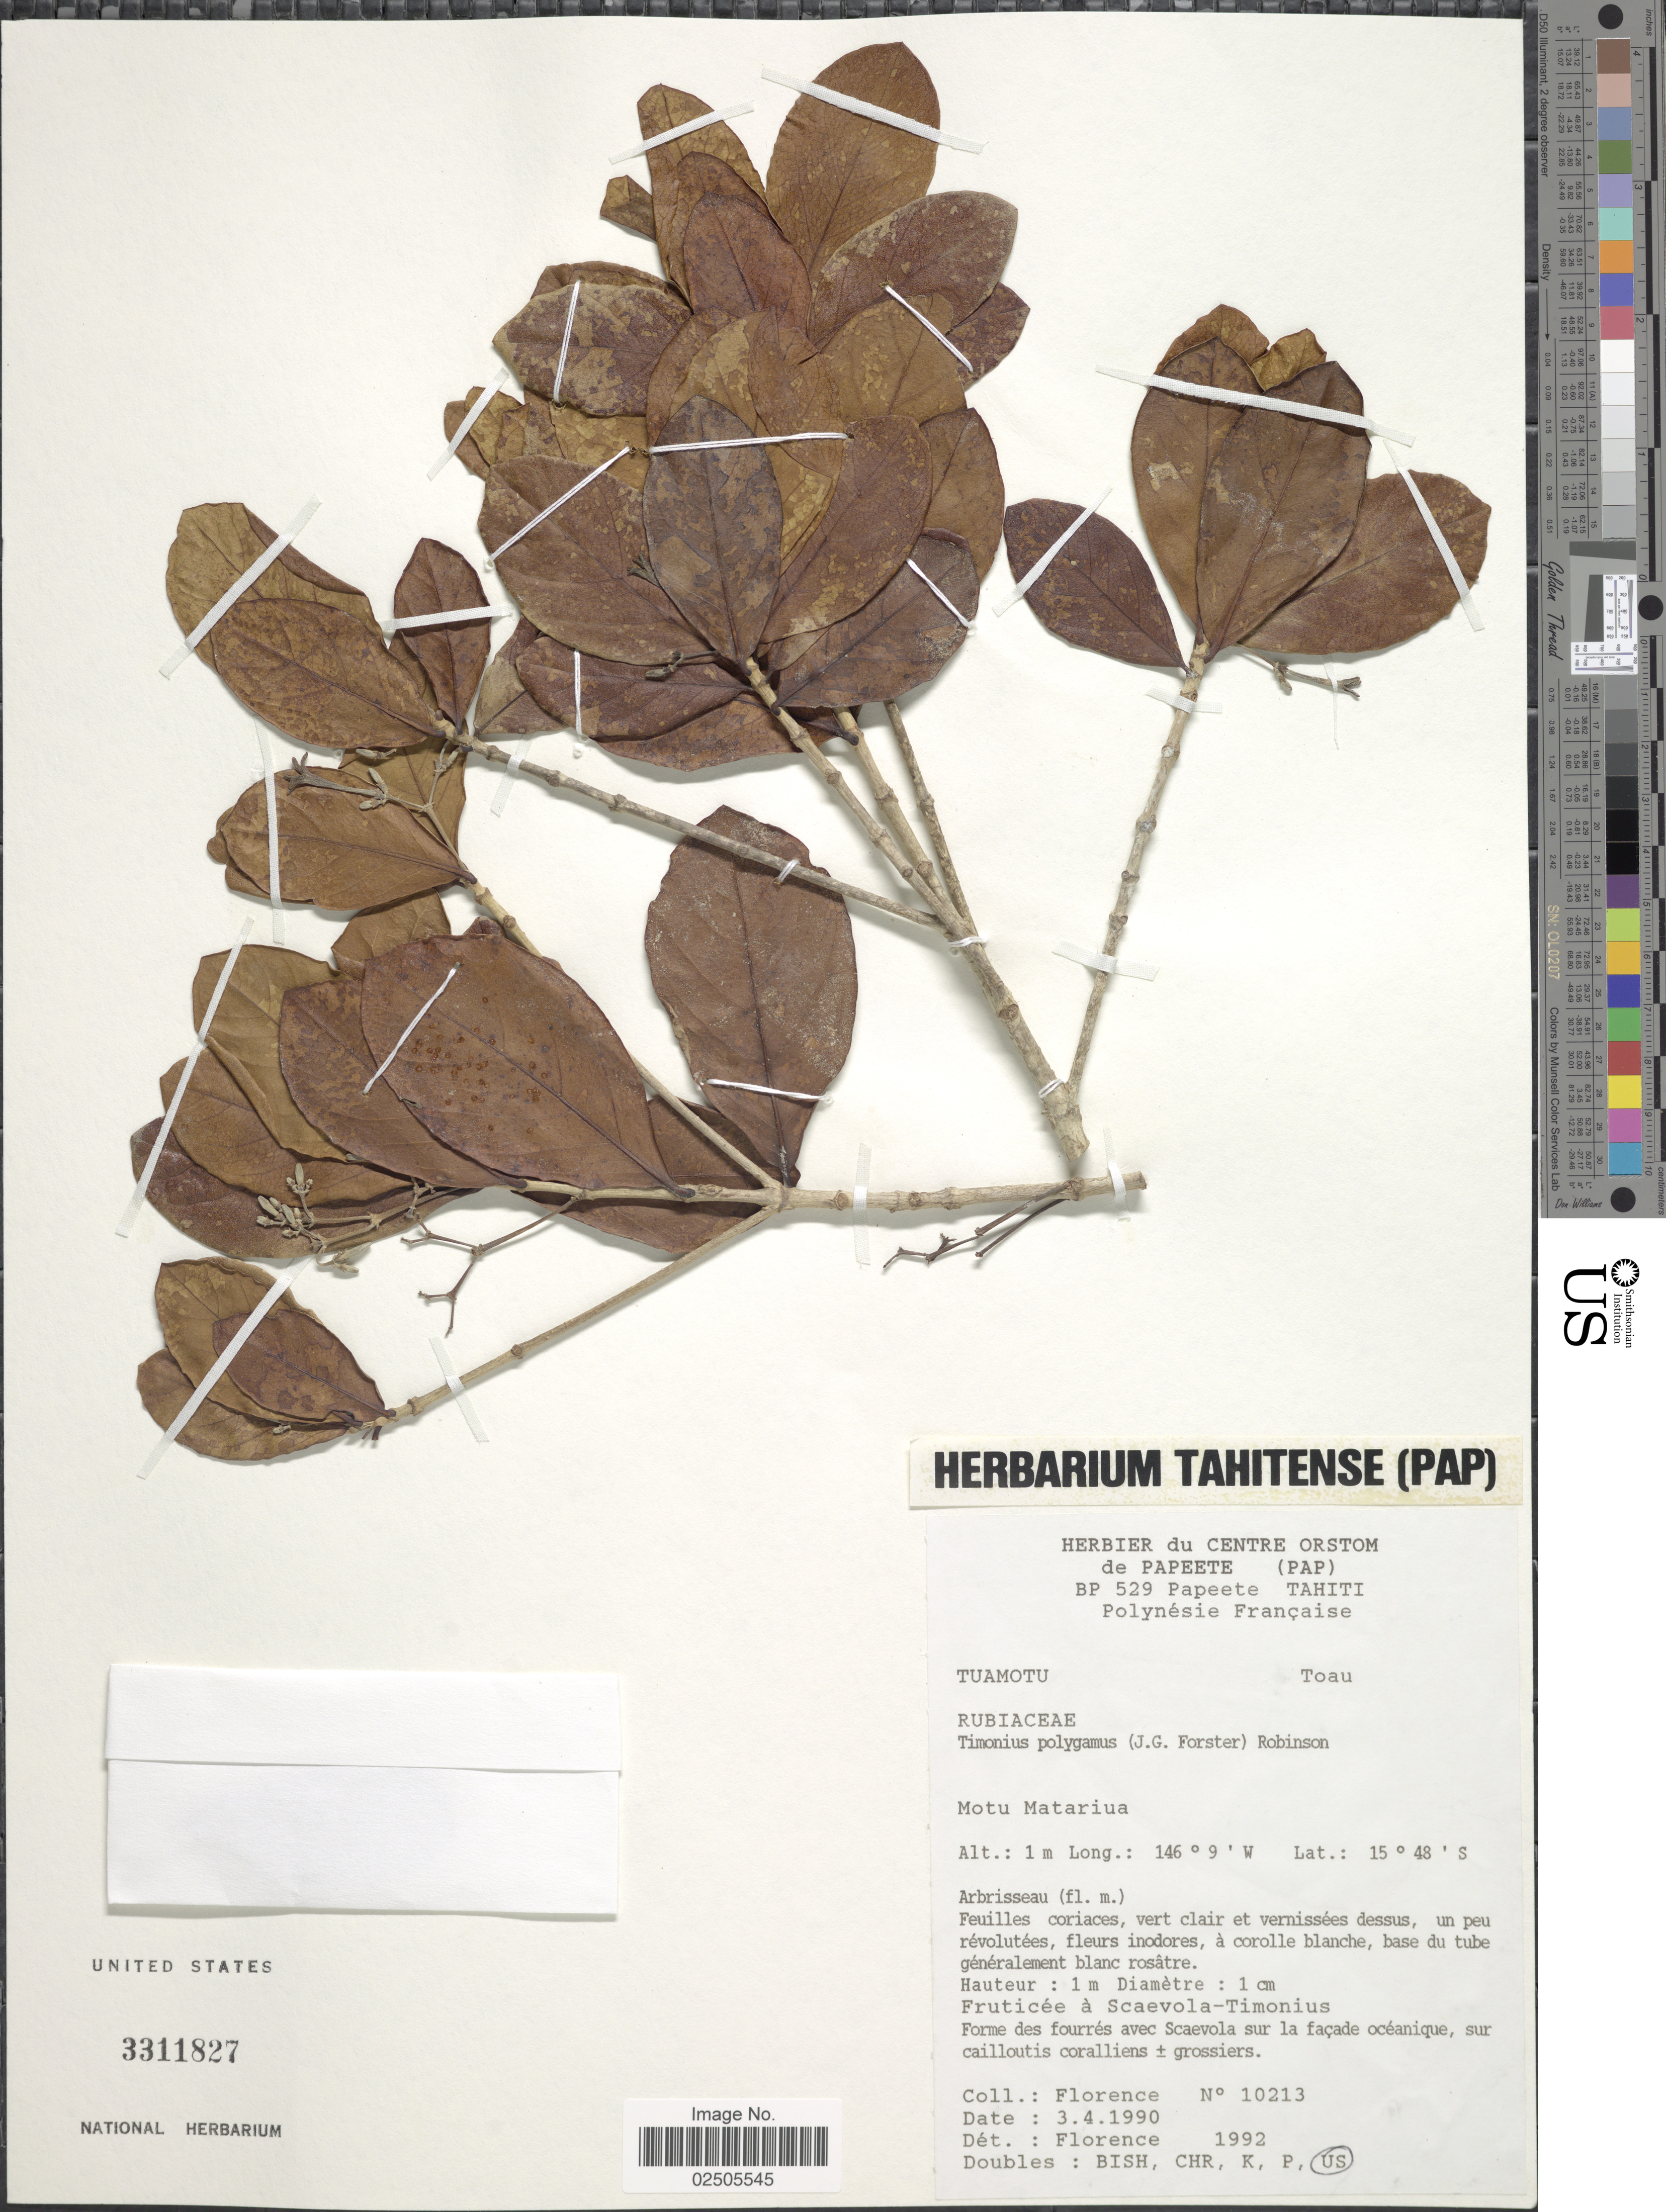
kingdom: Plantae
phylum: Tracheophyta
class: Magnoliopsida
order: Gentianales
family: Rubiaceae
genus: Timonius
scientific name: Timonius polygamus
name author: (G. Forst.) Rob.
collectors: -. Florence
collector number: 10213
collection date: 1990-04-03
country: French Polynesia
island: Toau Atoll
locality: Tuamotu, Toau, Motu Matariua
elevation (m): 1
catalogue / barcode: US 3311827